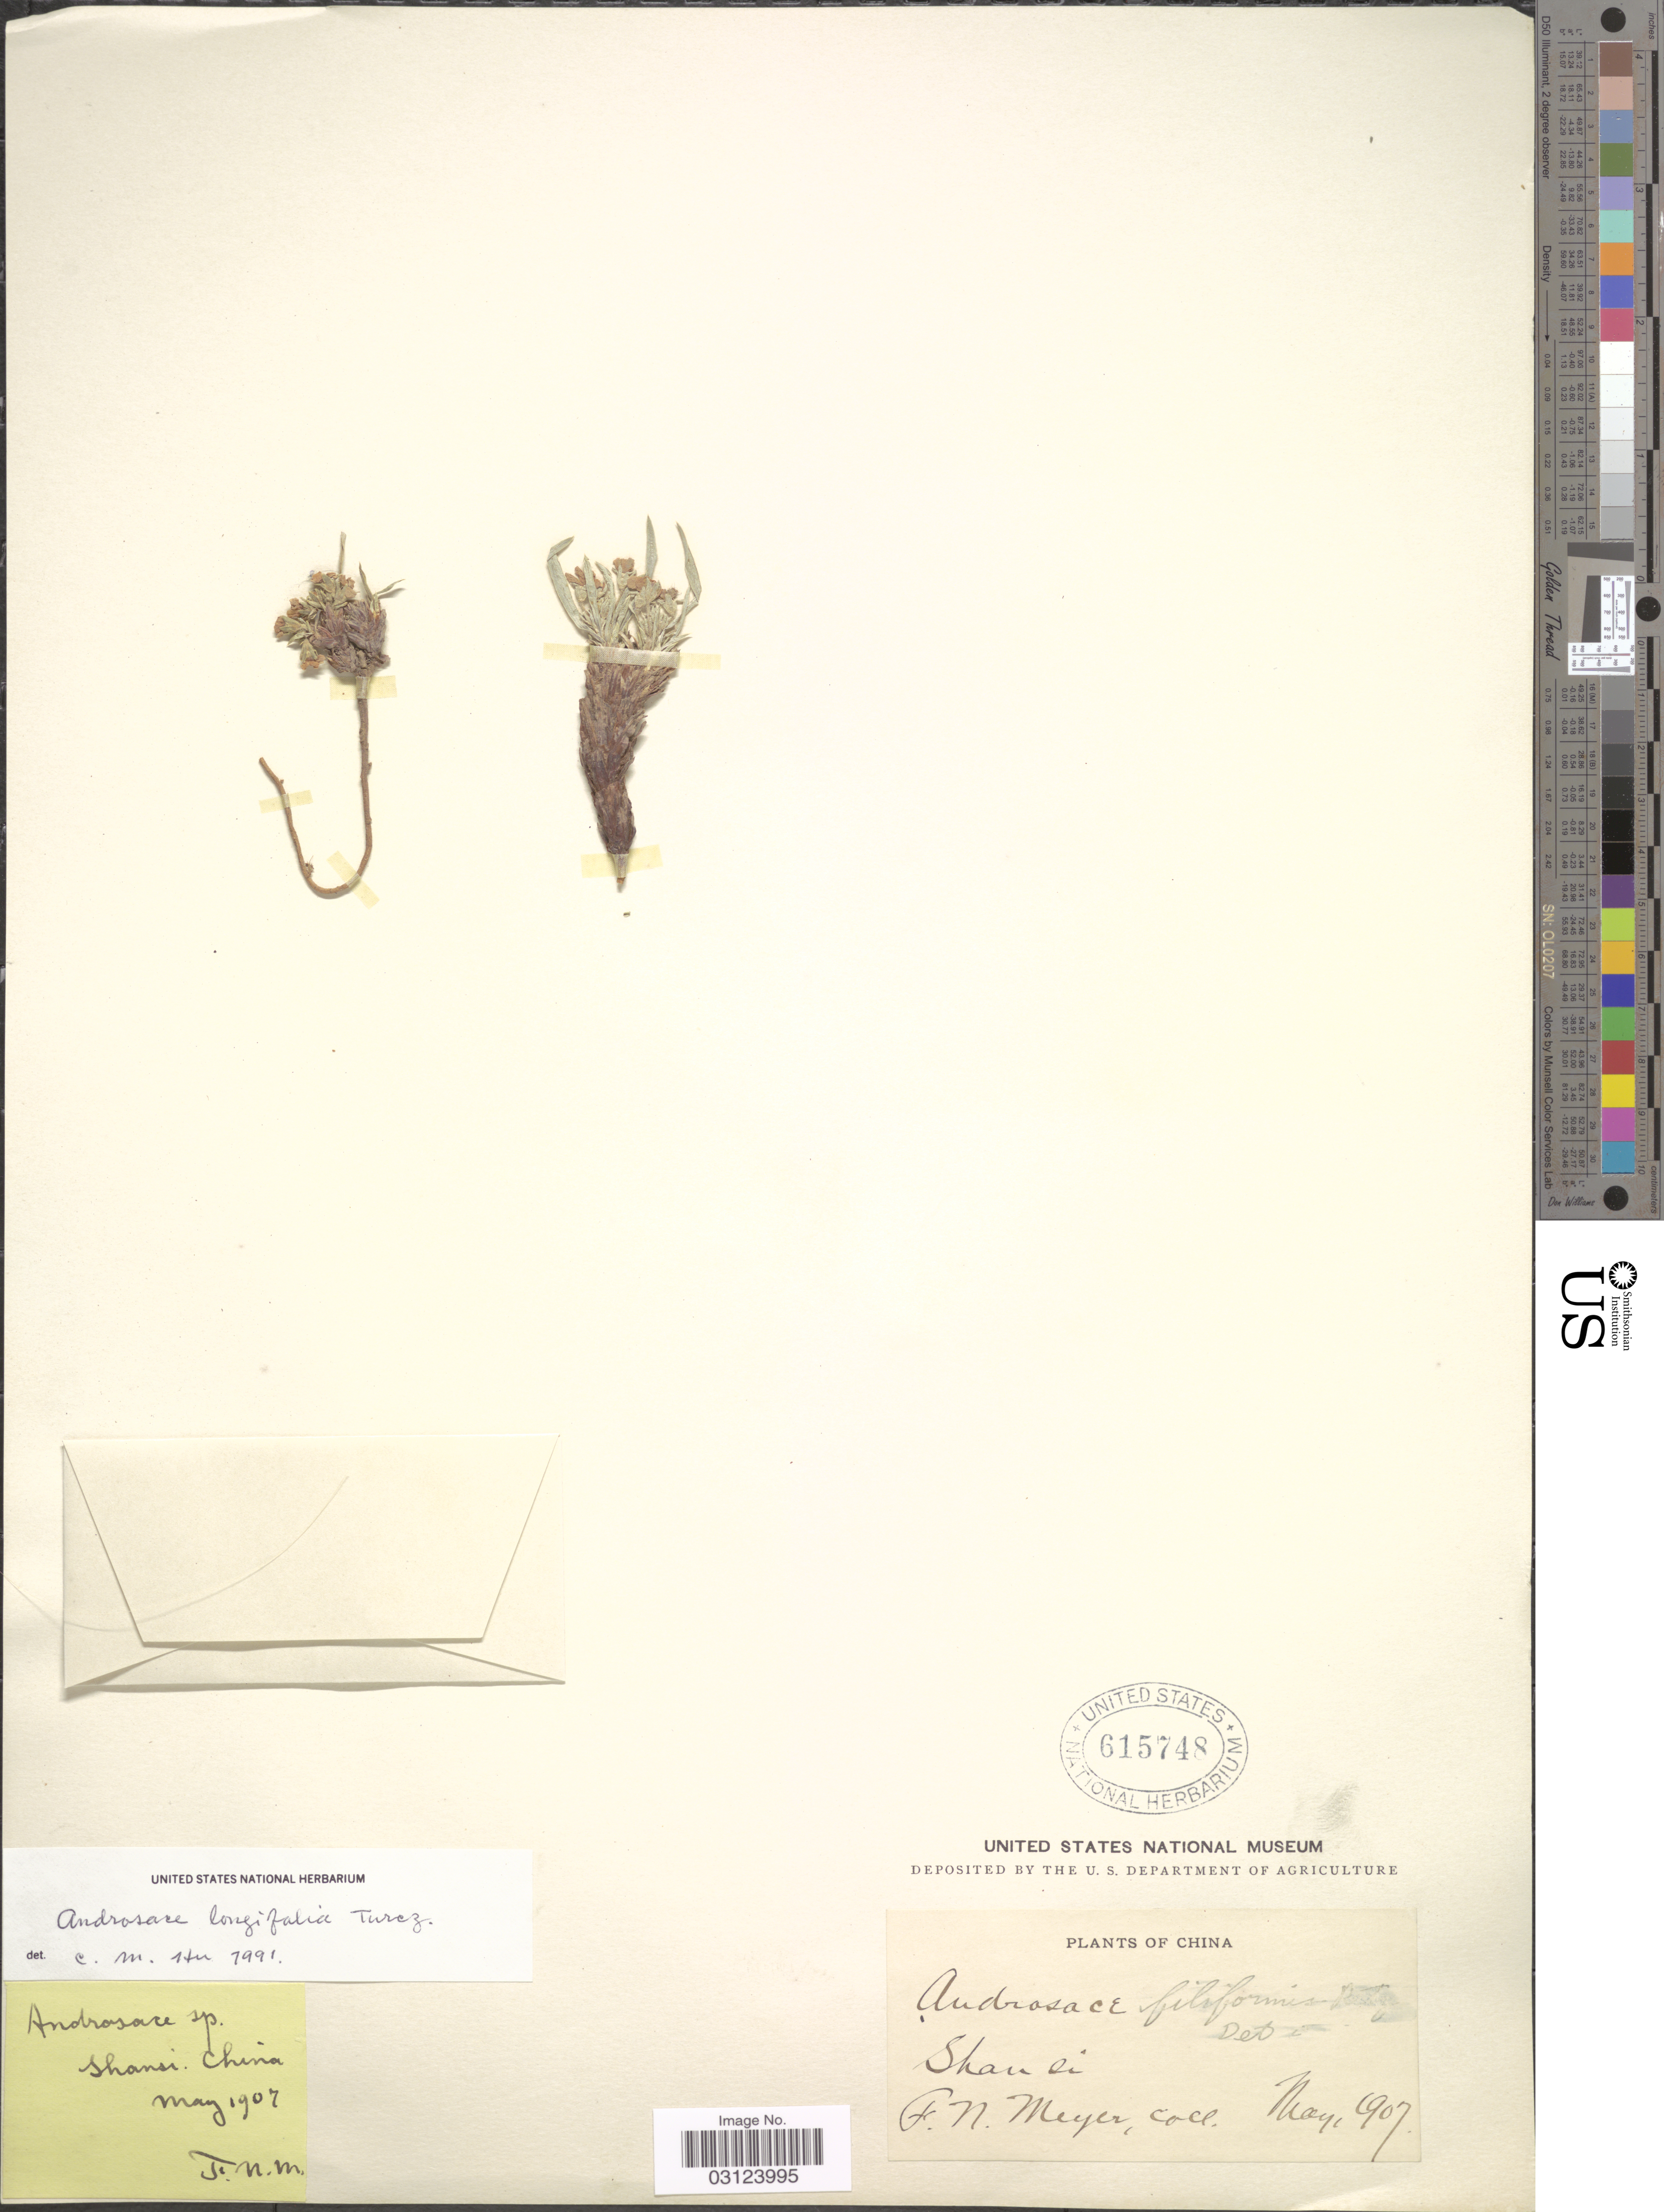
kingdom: Plantae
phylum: Tracheophyta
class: Magnoliopsida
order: Ericales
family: Primulaceae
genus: Androsace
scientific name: Androsace longifolia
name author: Turcz.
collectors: F. N. Meyer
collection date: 1907-05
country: China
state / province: Shanxi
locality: Shansi, China.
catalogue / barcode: US 615748